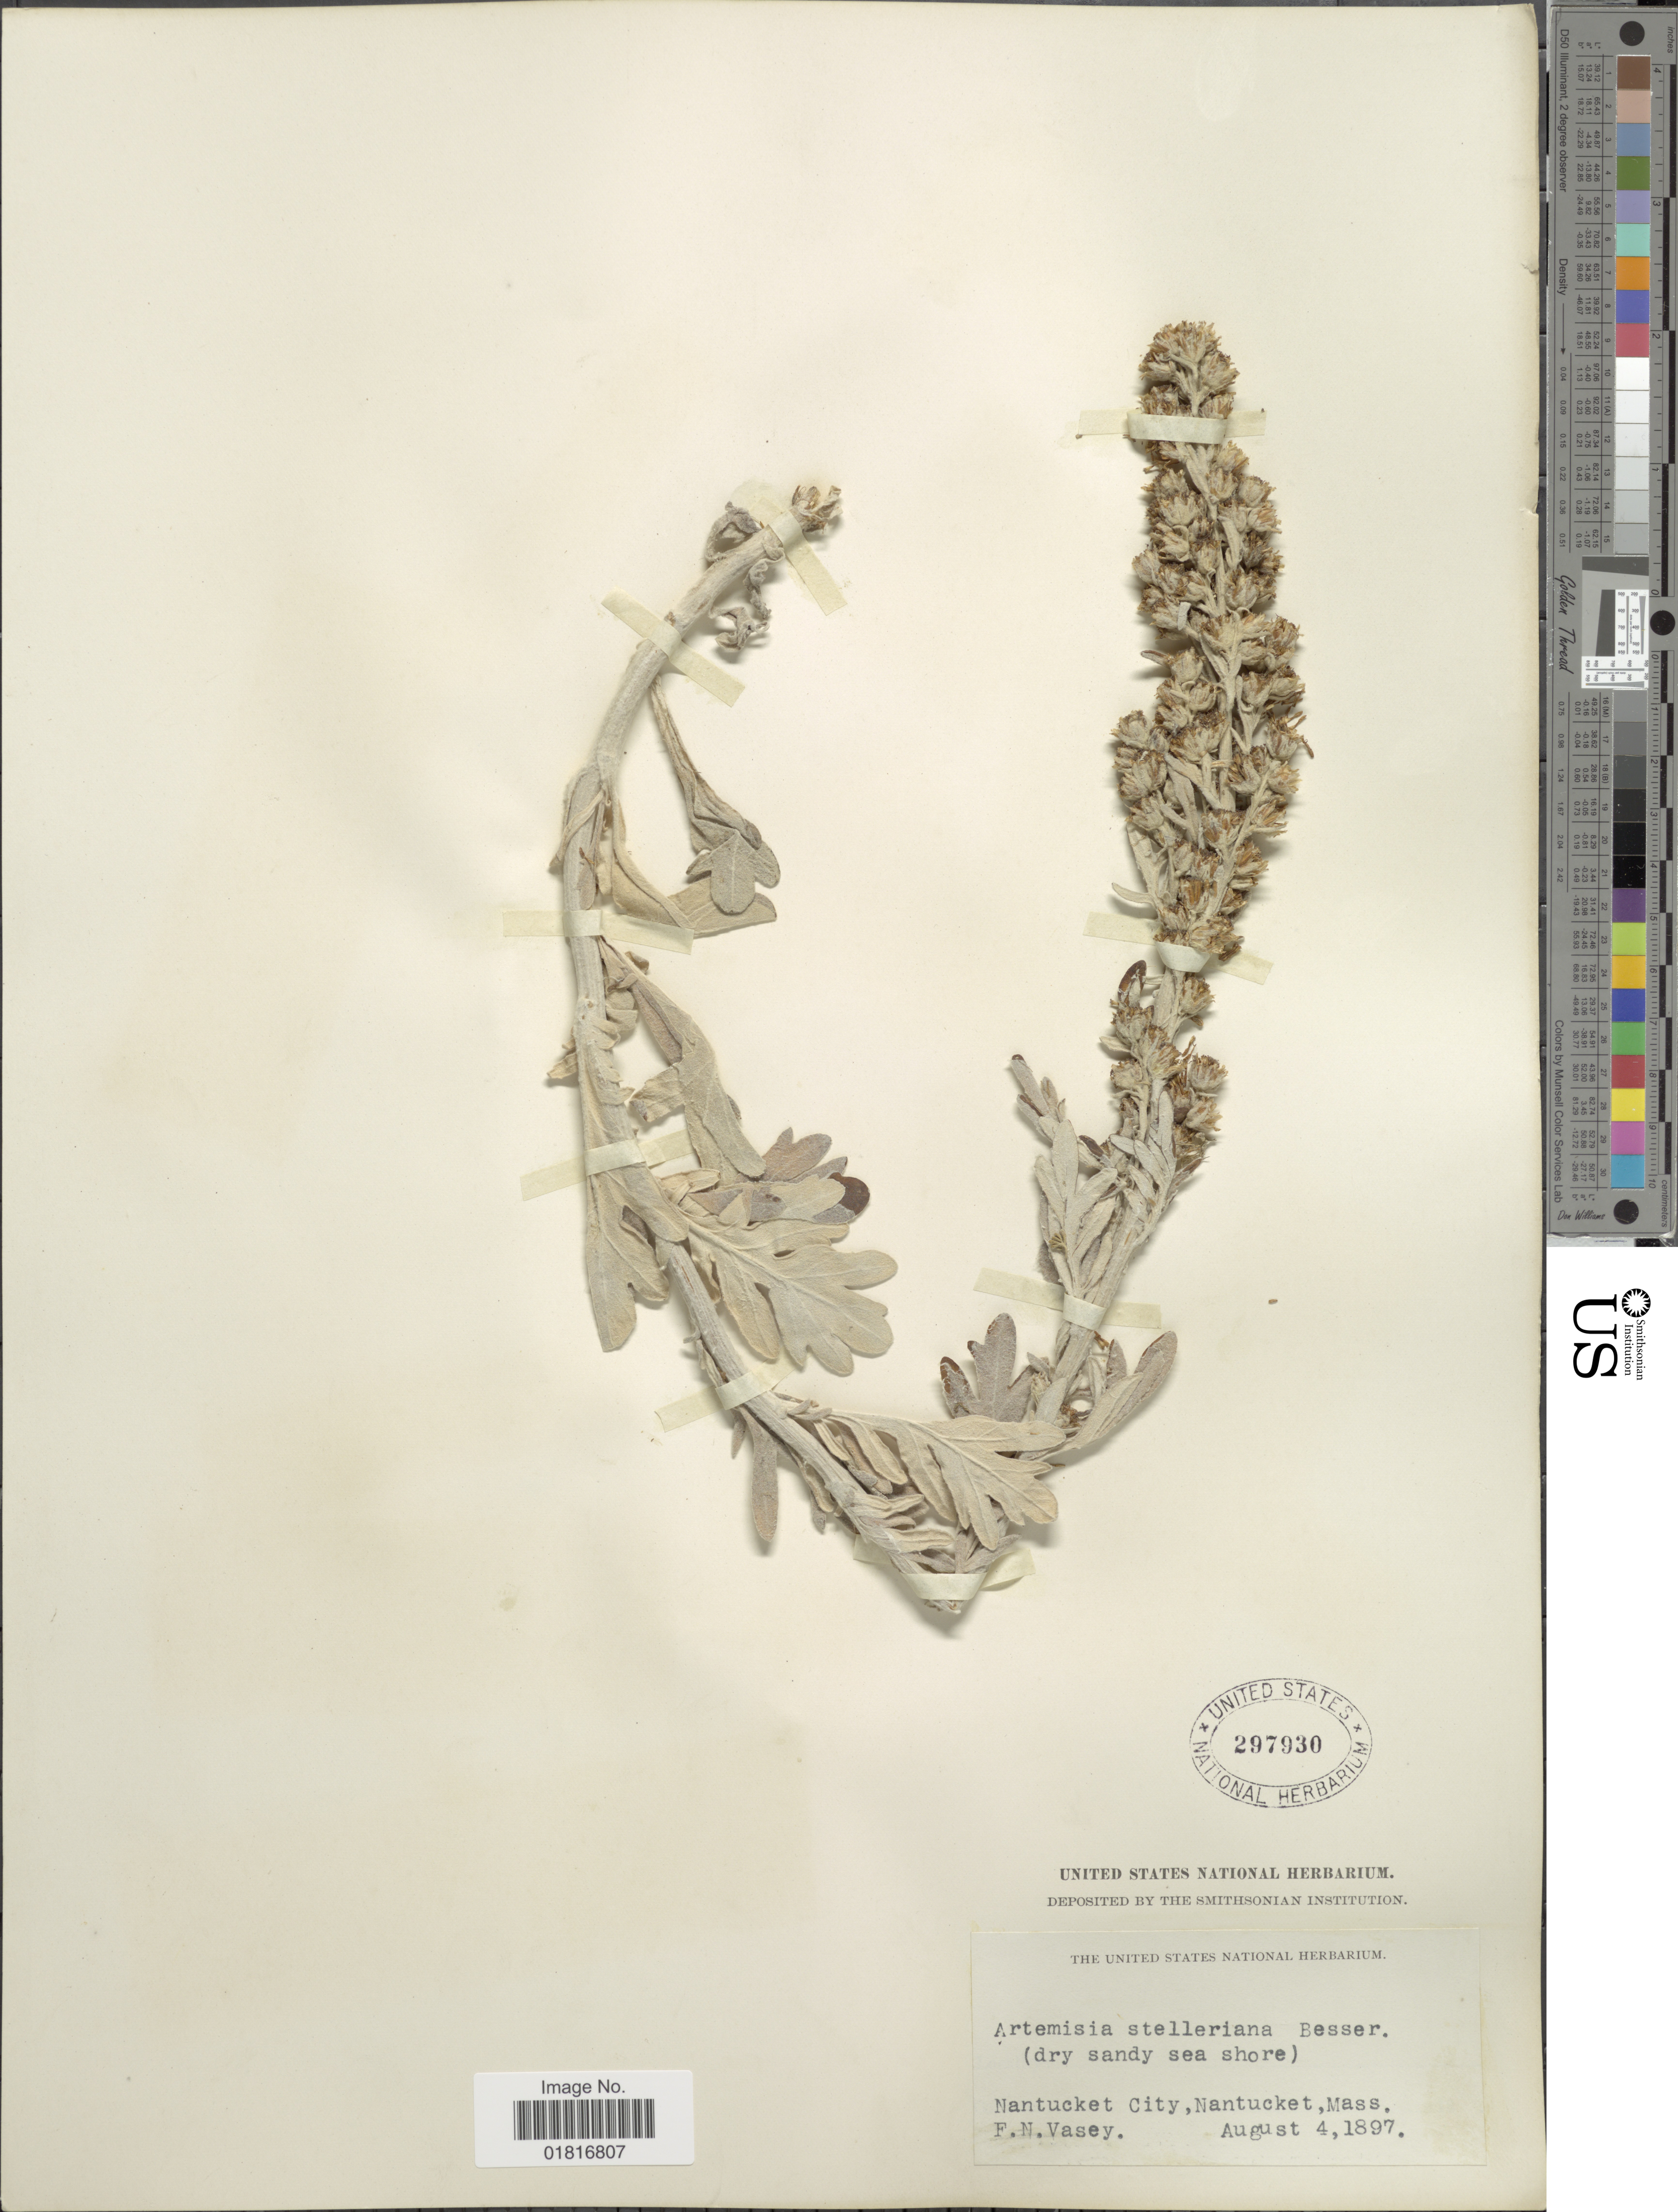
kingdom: Plantae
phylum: Tracheophyta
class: Magnoliopsida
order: Asterales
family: Asteraceae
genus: Artemisia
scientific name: Artemisia stelleriana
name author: Besser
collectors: F. N. Vasey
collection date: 1897-08-04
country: United States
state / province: Massachusetts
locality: Nantucket City, Nantucket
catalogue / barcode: US 297930